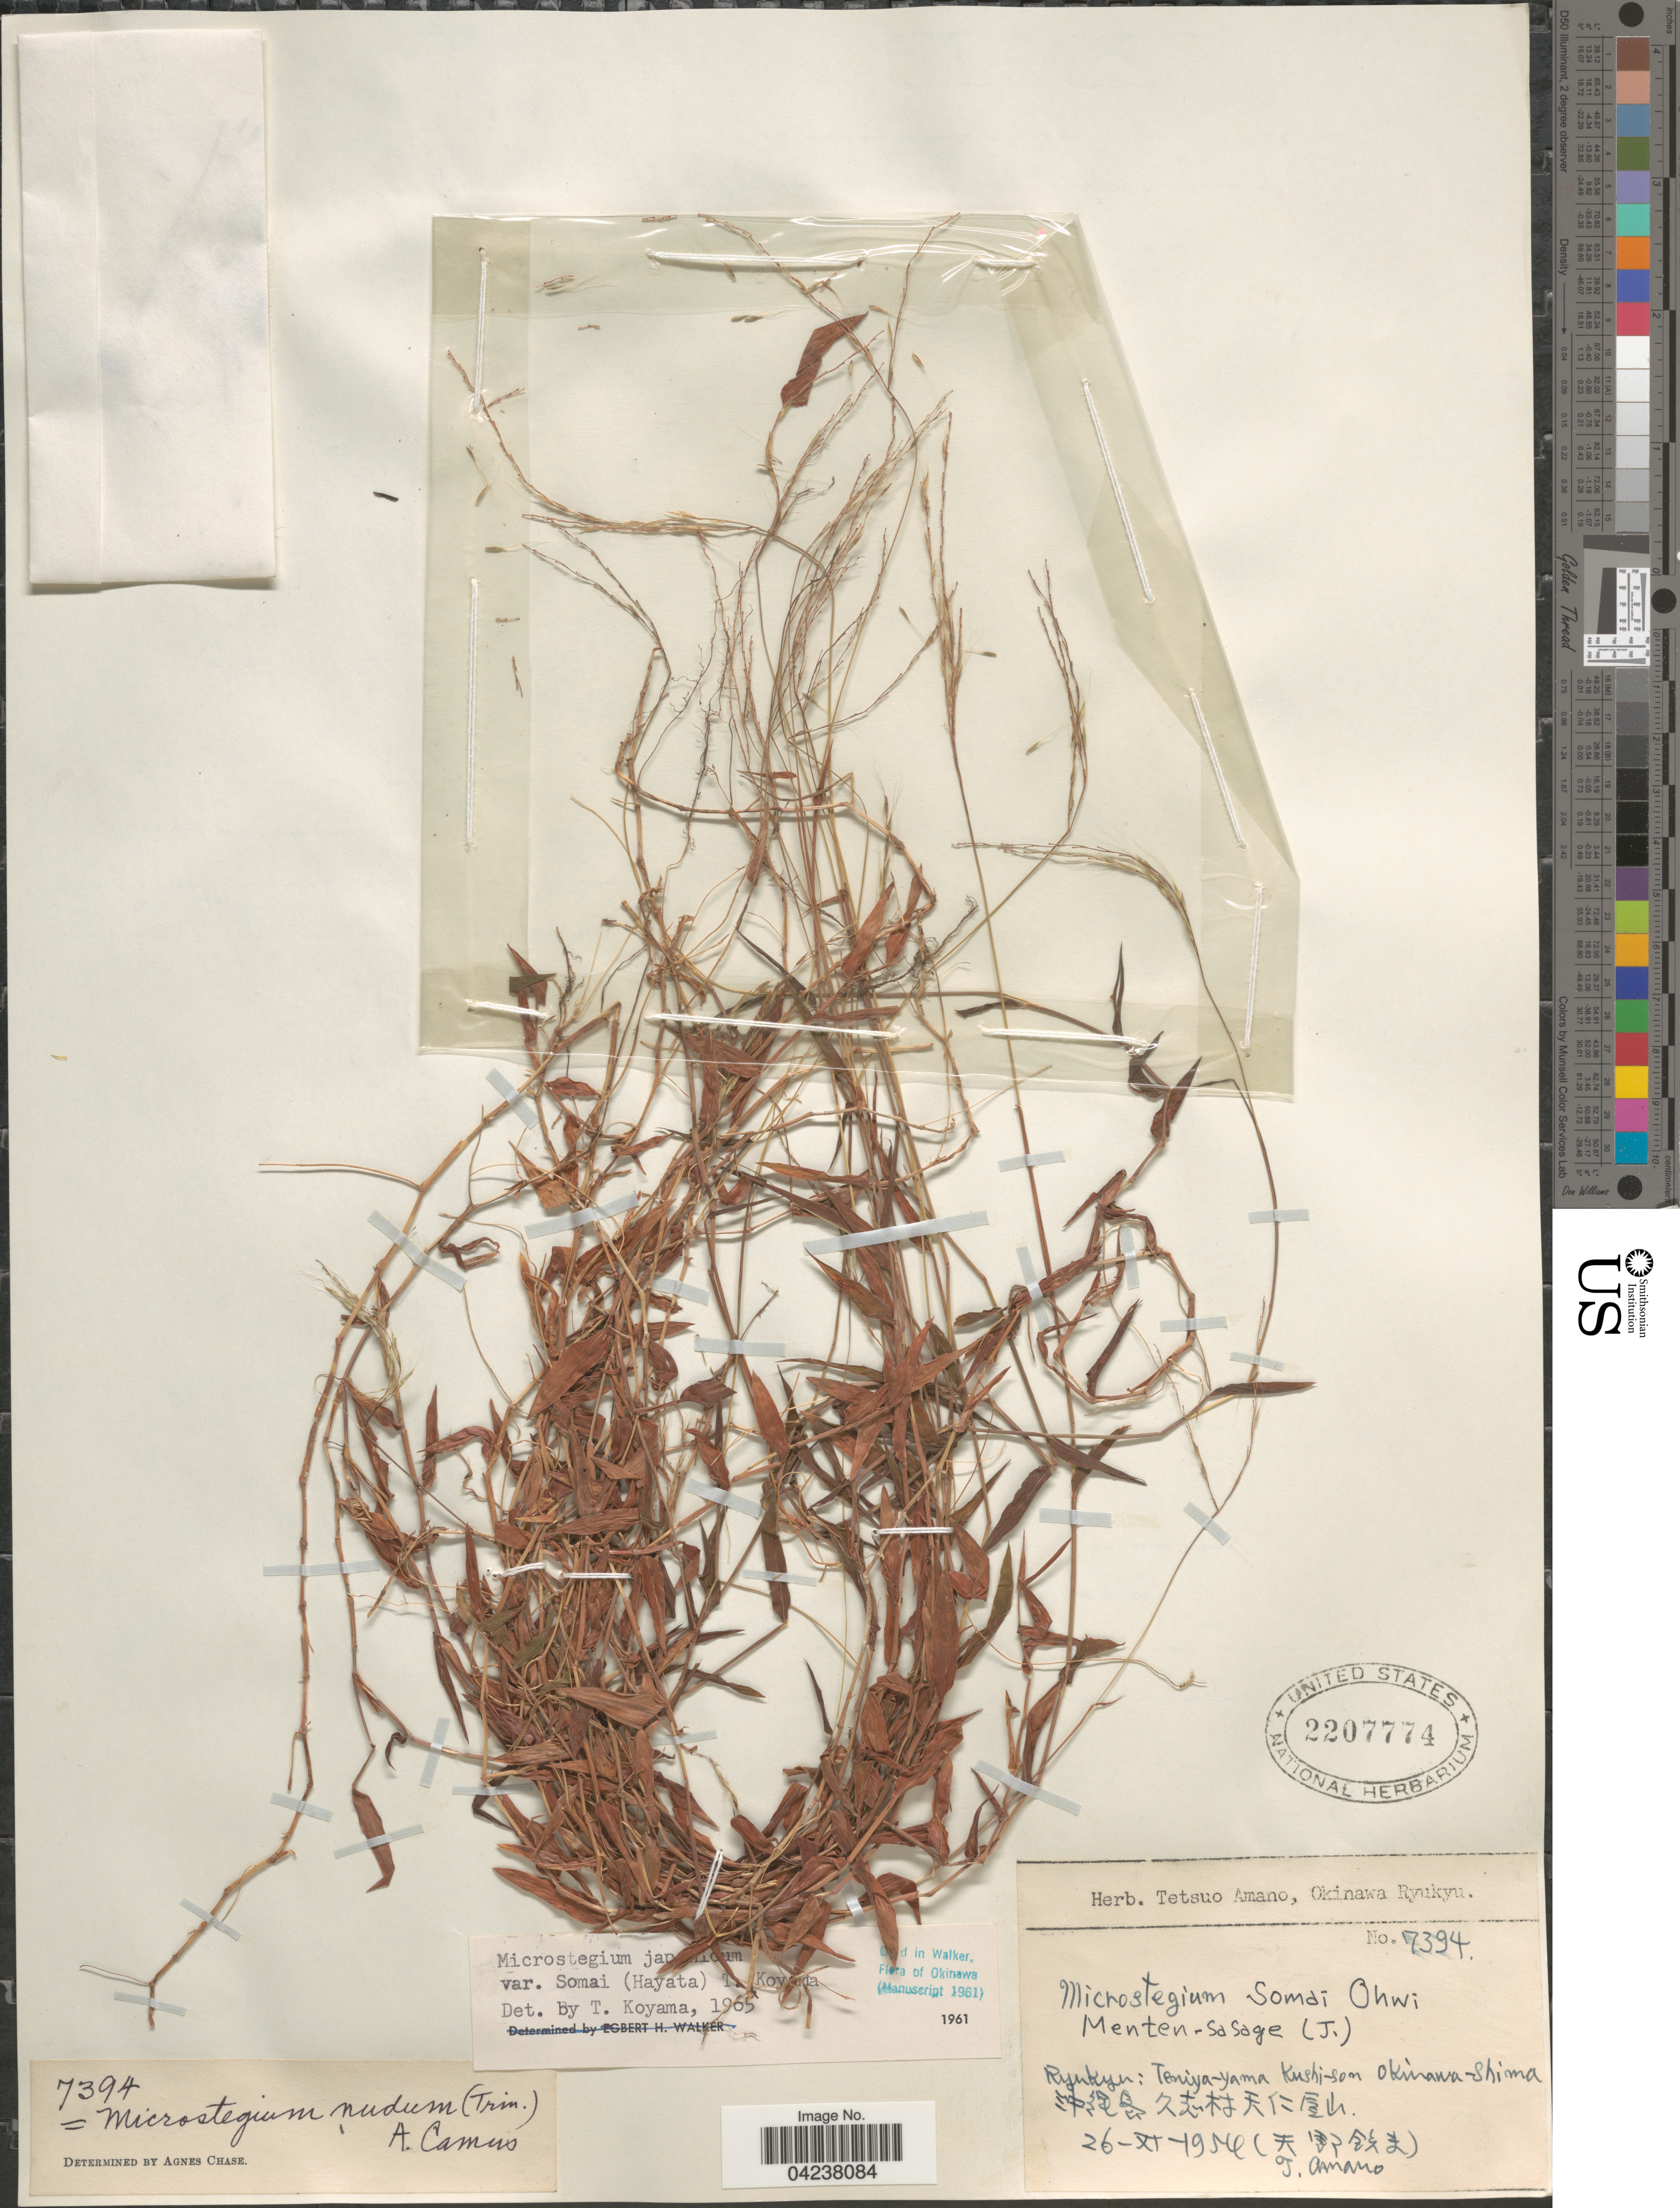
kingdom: Plantae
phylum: Tracheophyta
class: Liliopsida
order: Poales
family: Poaceae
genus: Microstegium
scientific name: Microstegium somae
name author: (Hayata) Ohwi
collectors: T. Amano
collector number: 7394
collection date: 1956-11-26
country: Japan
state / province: Okinawa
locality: Ryukyu: Teniya-Yama. Kushi-son. Okinawa-Shima. X.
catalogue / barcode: US 2207774